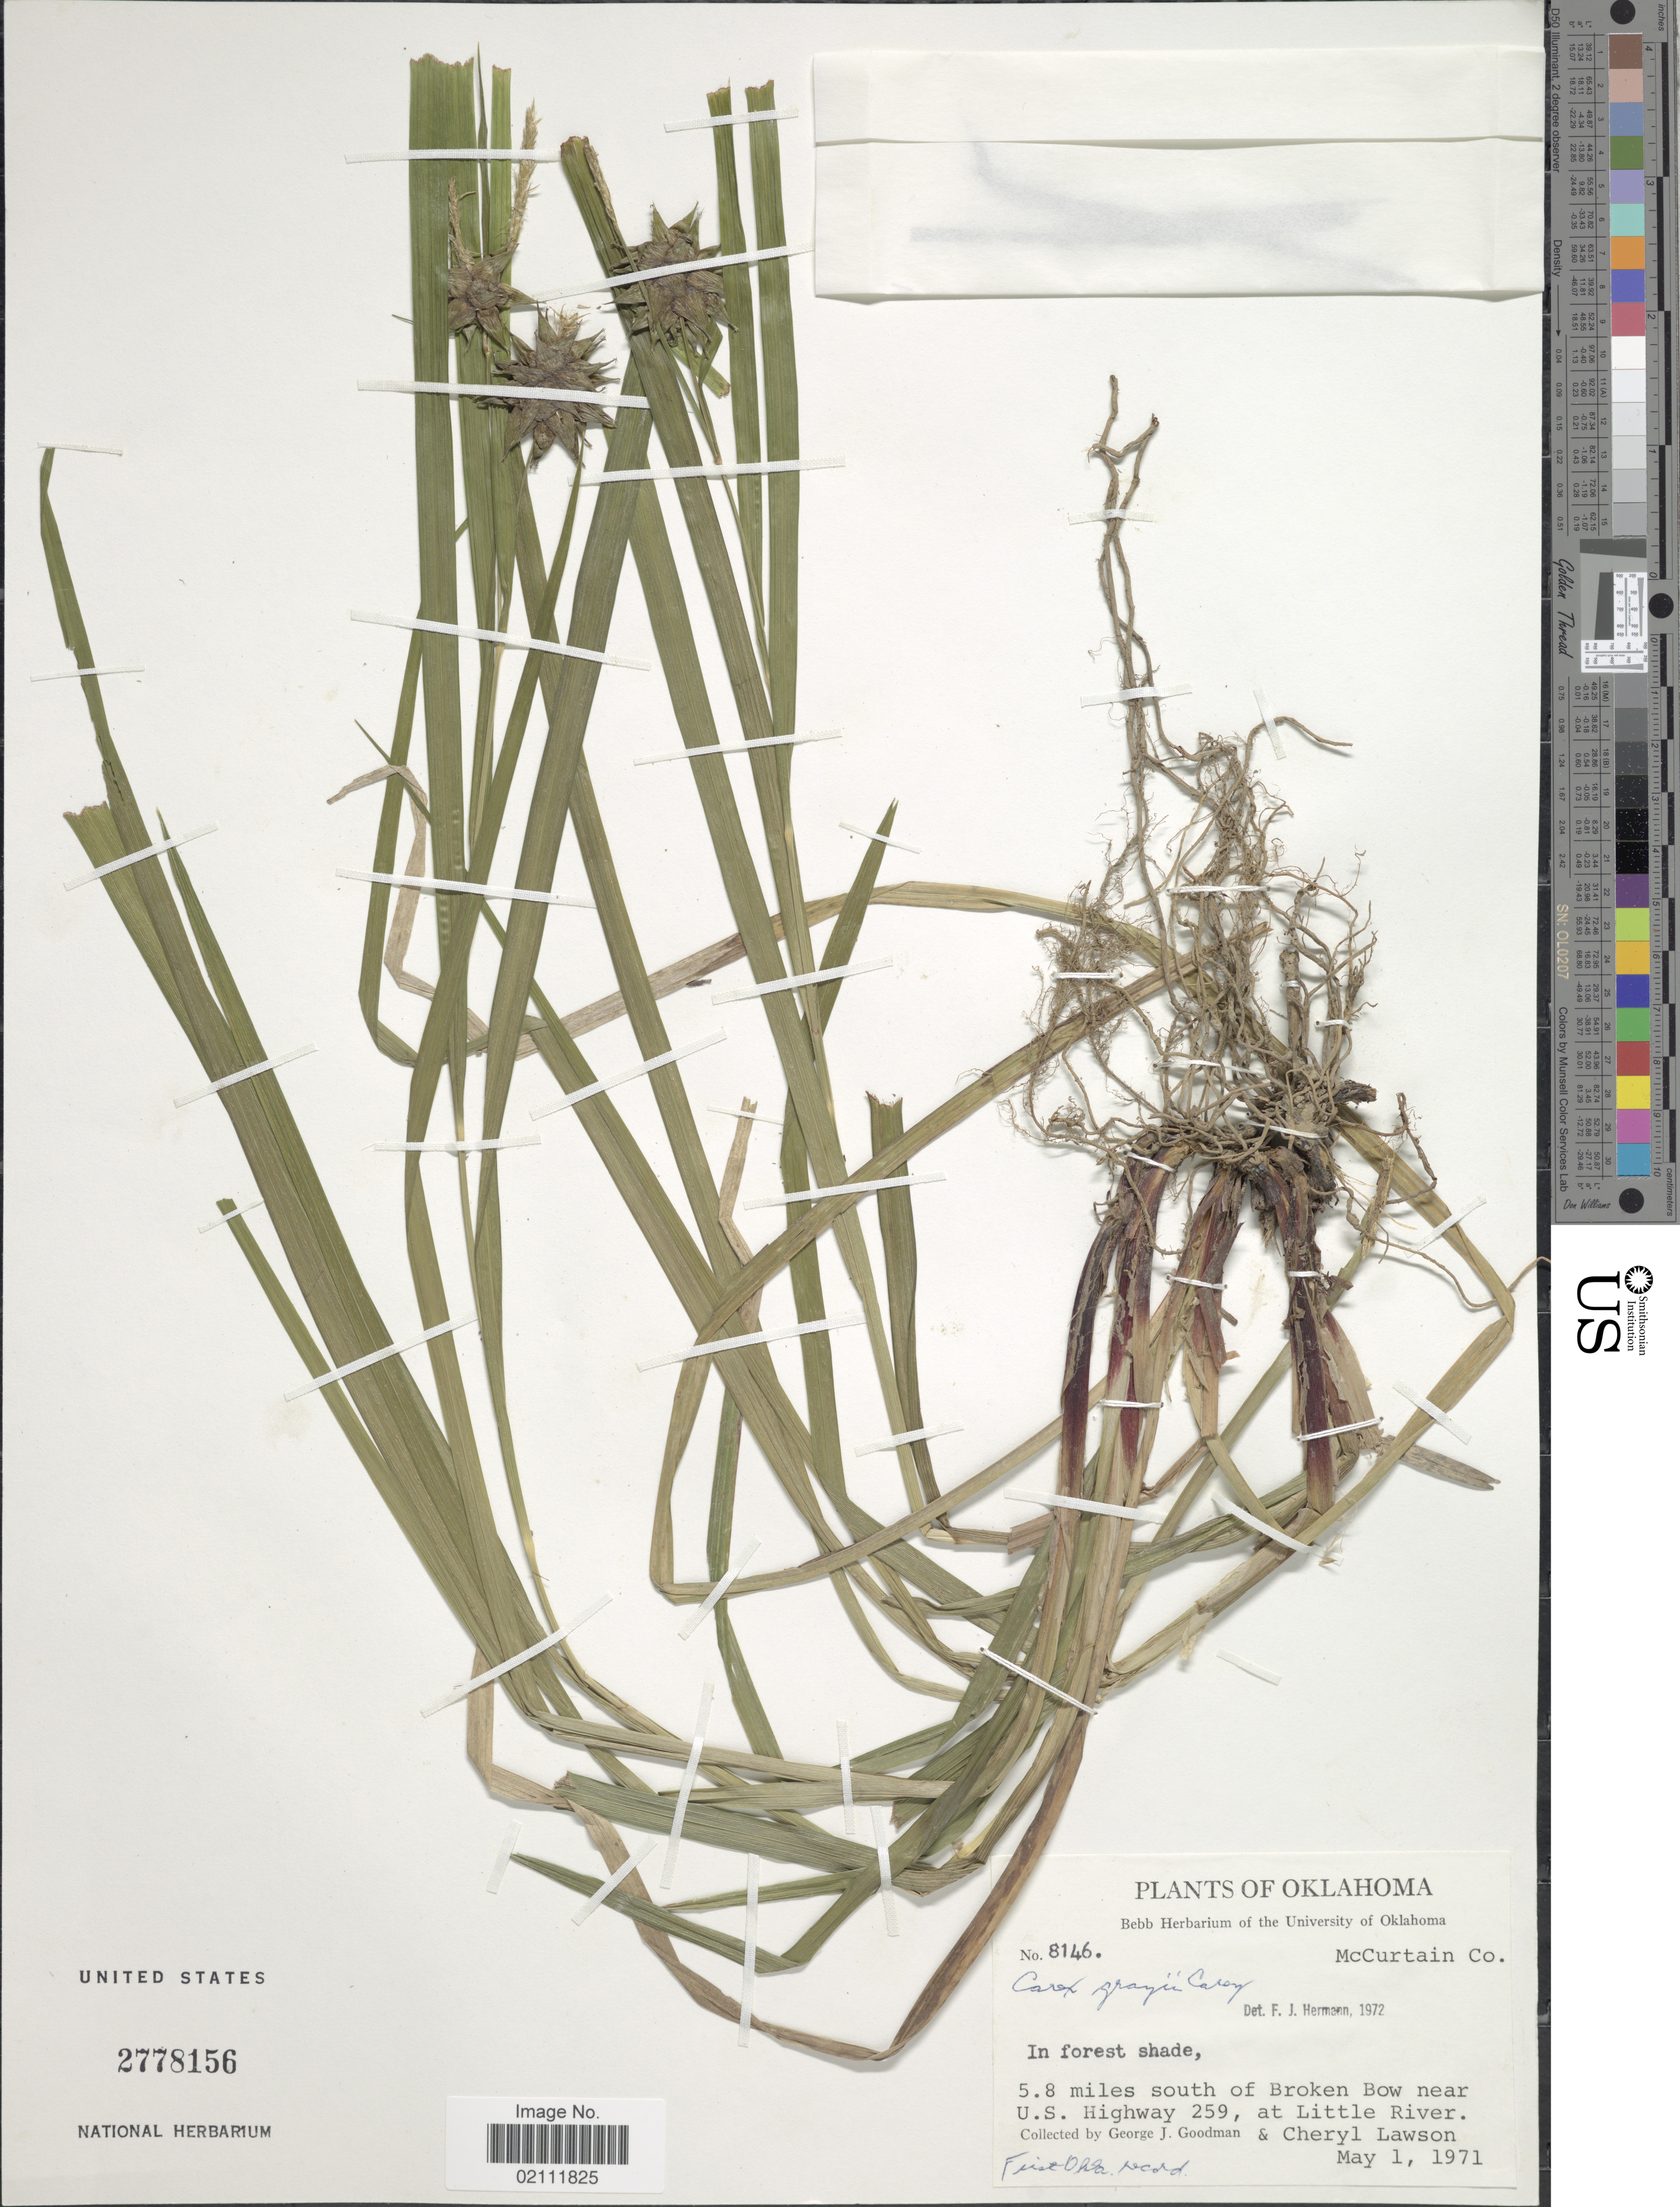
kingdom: Plantae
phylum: Tracheophyta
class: Liliopsida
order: Poales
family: Cyperaceae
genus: Carex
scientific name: Carex grayi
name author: J. Carey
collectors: G. J. Goodman & C. A. Lawson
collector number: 8146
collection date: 1971-05-01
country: United States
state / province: Oklahoma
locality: McCurtain Co., in forest shade, 5.8 miles south of Broken Bow near U.S. Highway 259, at Little River.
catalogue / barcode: US 2778156